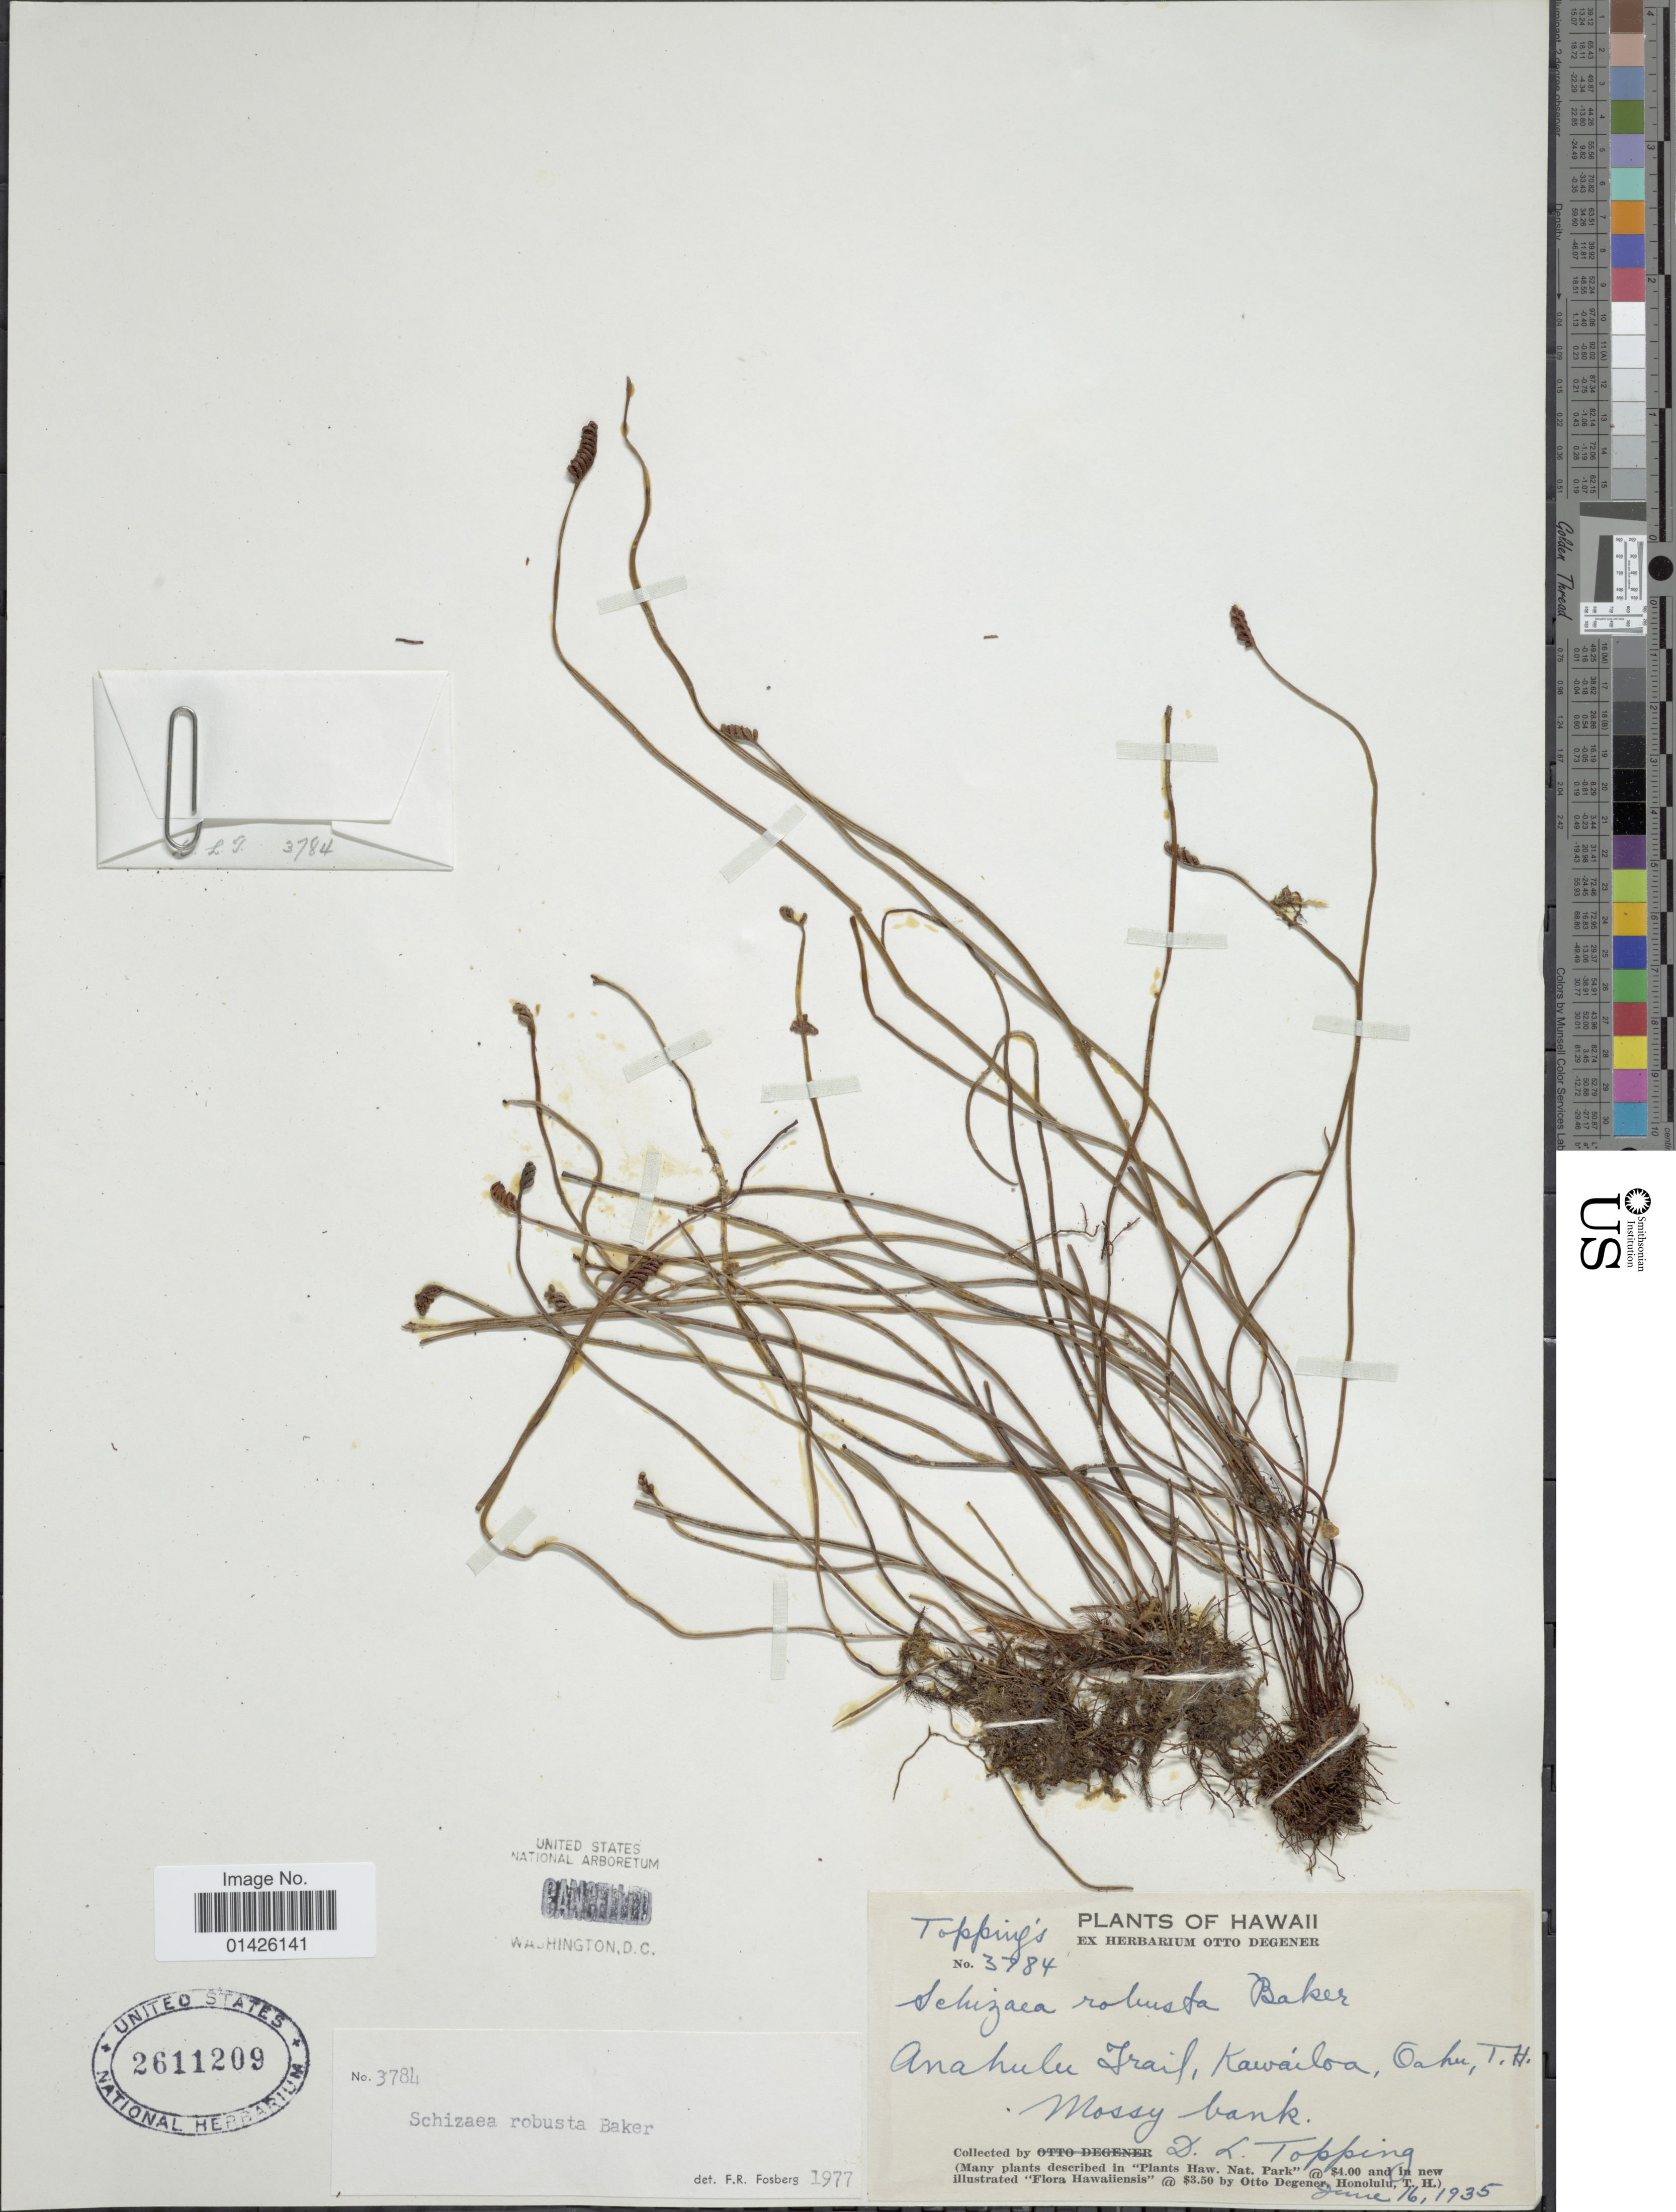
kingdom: Plantae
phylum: Tracheophyta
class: Polypodiopsida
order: Schizaeales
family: Schizaeaceae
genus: Schizaea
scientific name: Schizaea robusta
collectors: D. L. Topping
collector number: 3784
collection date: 1935-06-16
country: United States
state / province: Hawaii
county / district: Honolulu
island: Oahu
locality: Anahulu Trail, Kawailoa, Oahu, T.H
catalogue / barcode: US 2611209